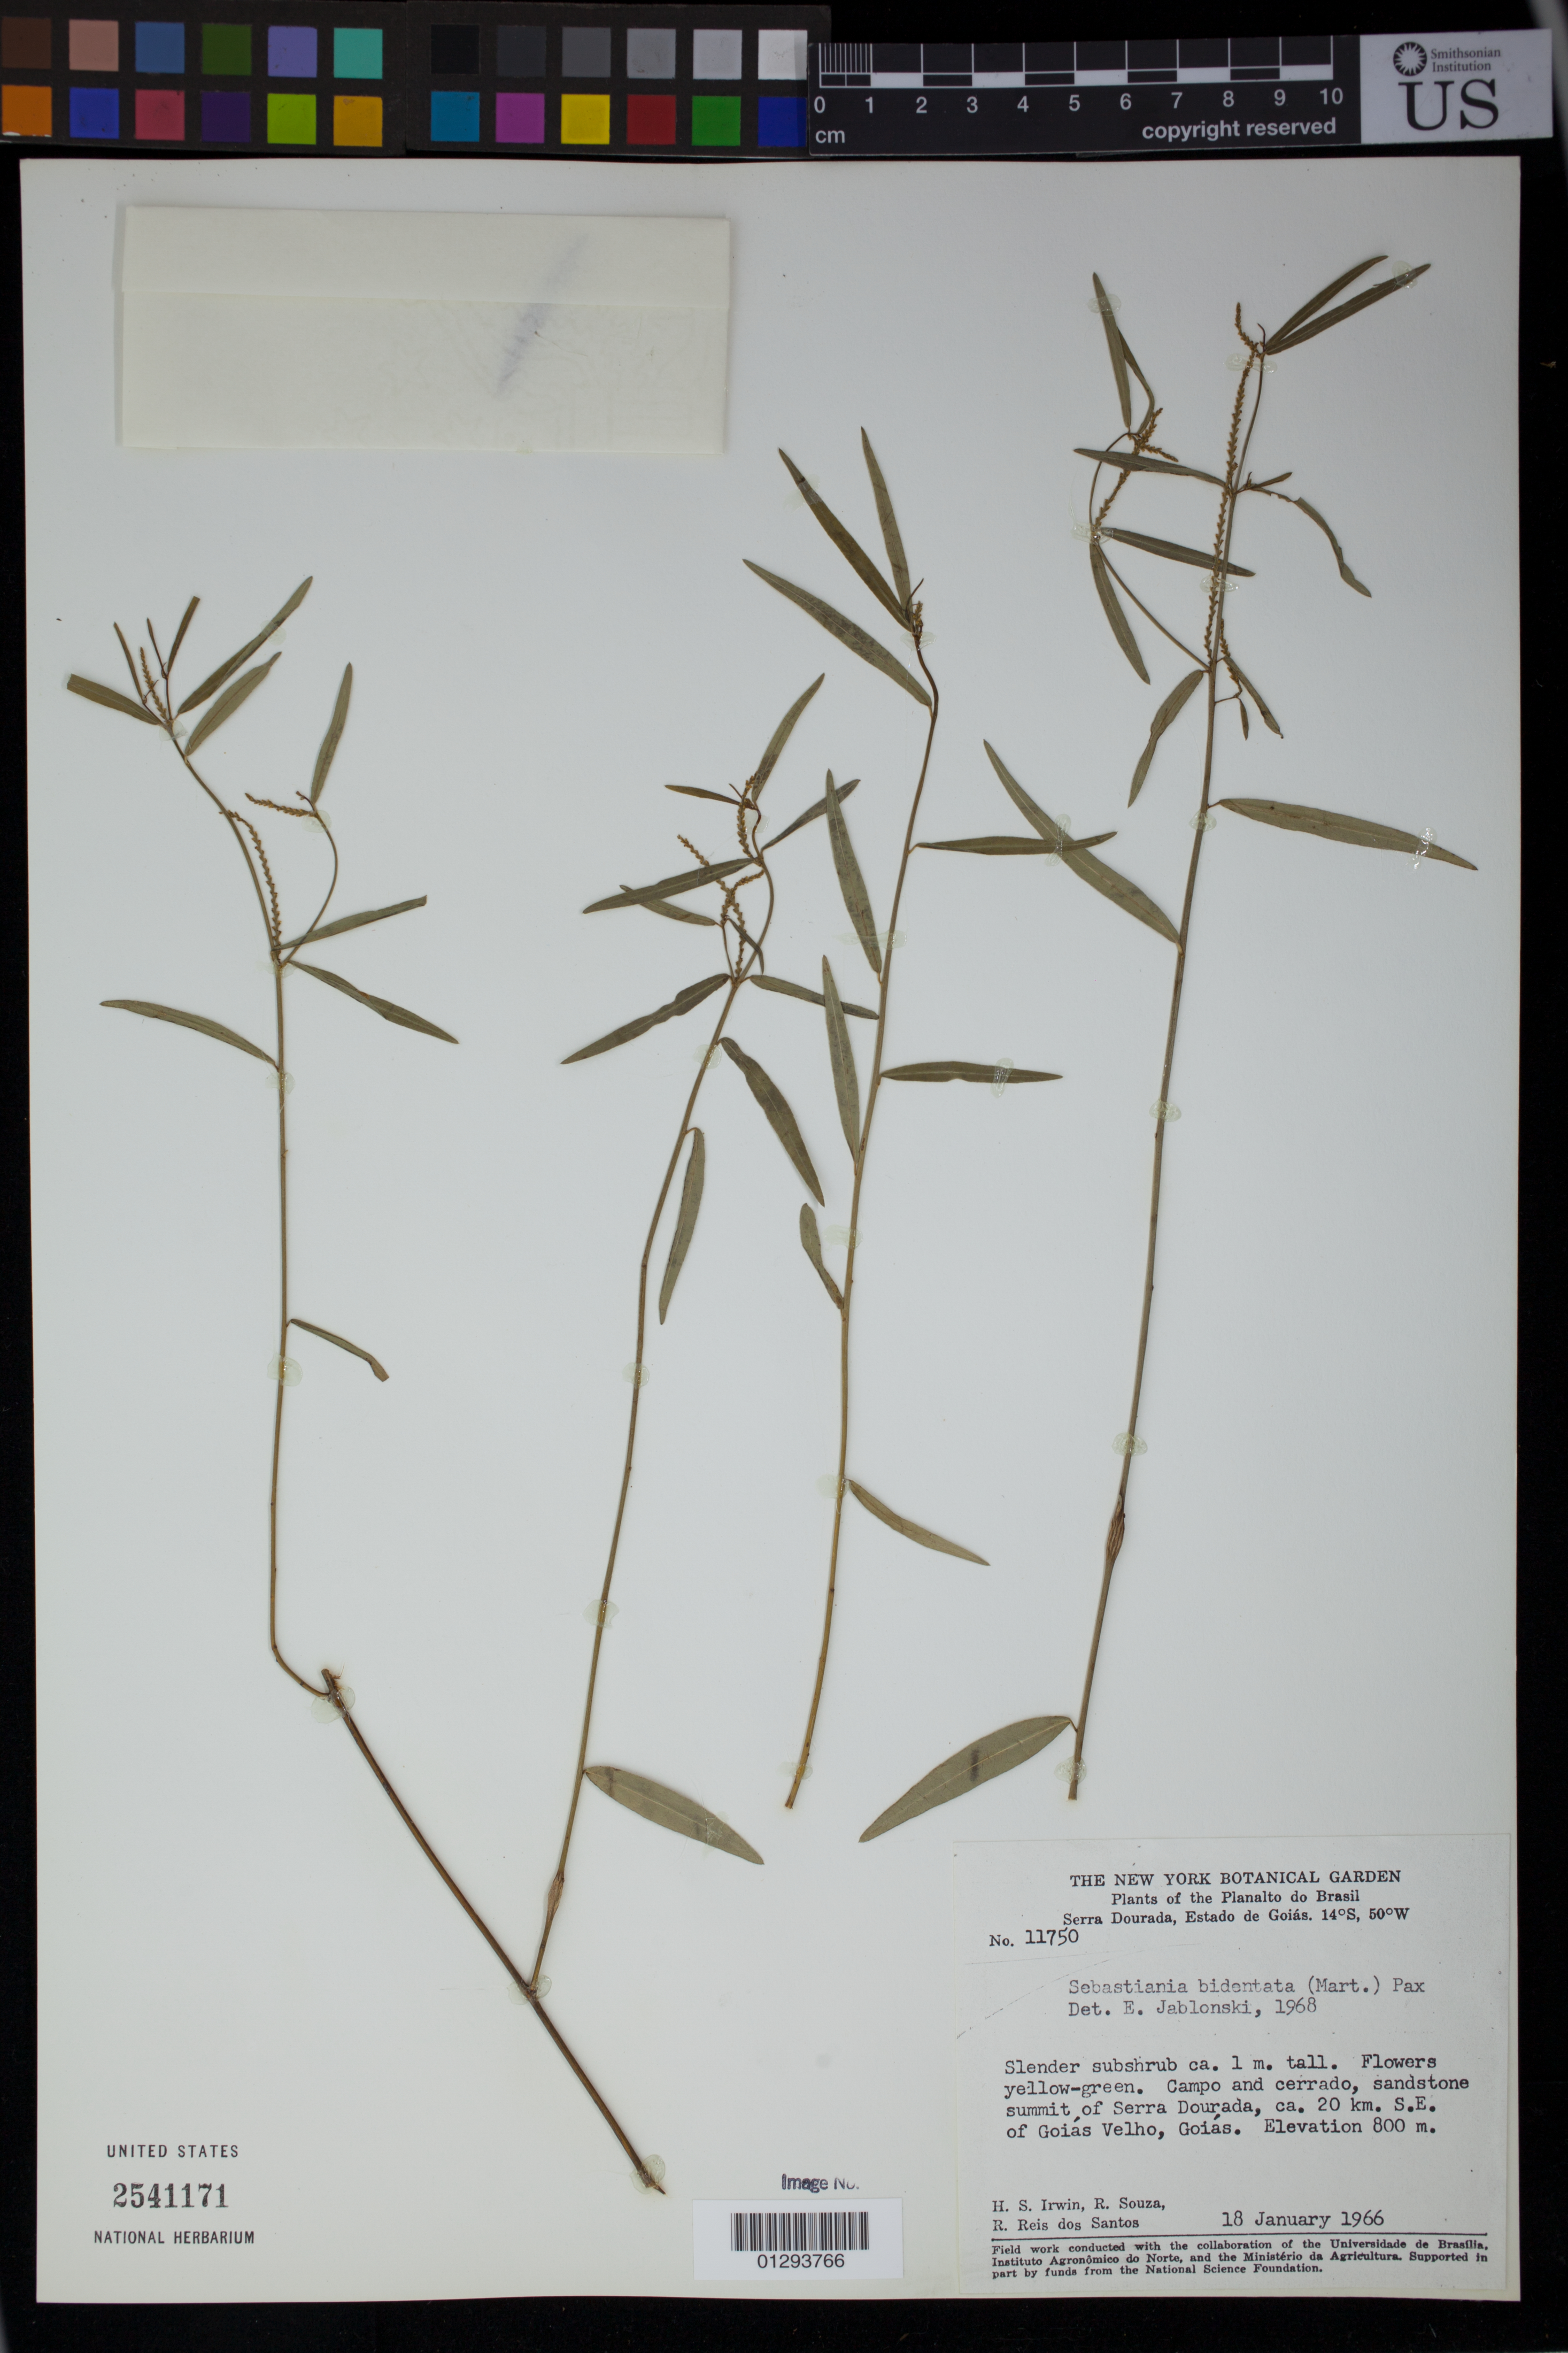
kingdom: Plantae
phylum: Tracheophyta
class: Magnoliopsida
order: Malpighiales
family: Euphorbiaceae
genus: Sebastiania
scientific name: Sebastiania bidentata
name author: (Mart. & Zucc.) Pax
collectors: H. Irwin, R. Souza & R. Reis dos Santos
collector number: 11750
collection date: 1966-01-18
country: Brazil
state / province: Goiás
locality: summit of Serra Dourada, ca. 20 km. S.E. of Goias Velho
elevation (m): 800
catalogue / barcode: US 2541171